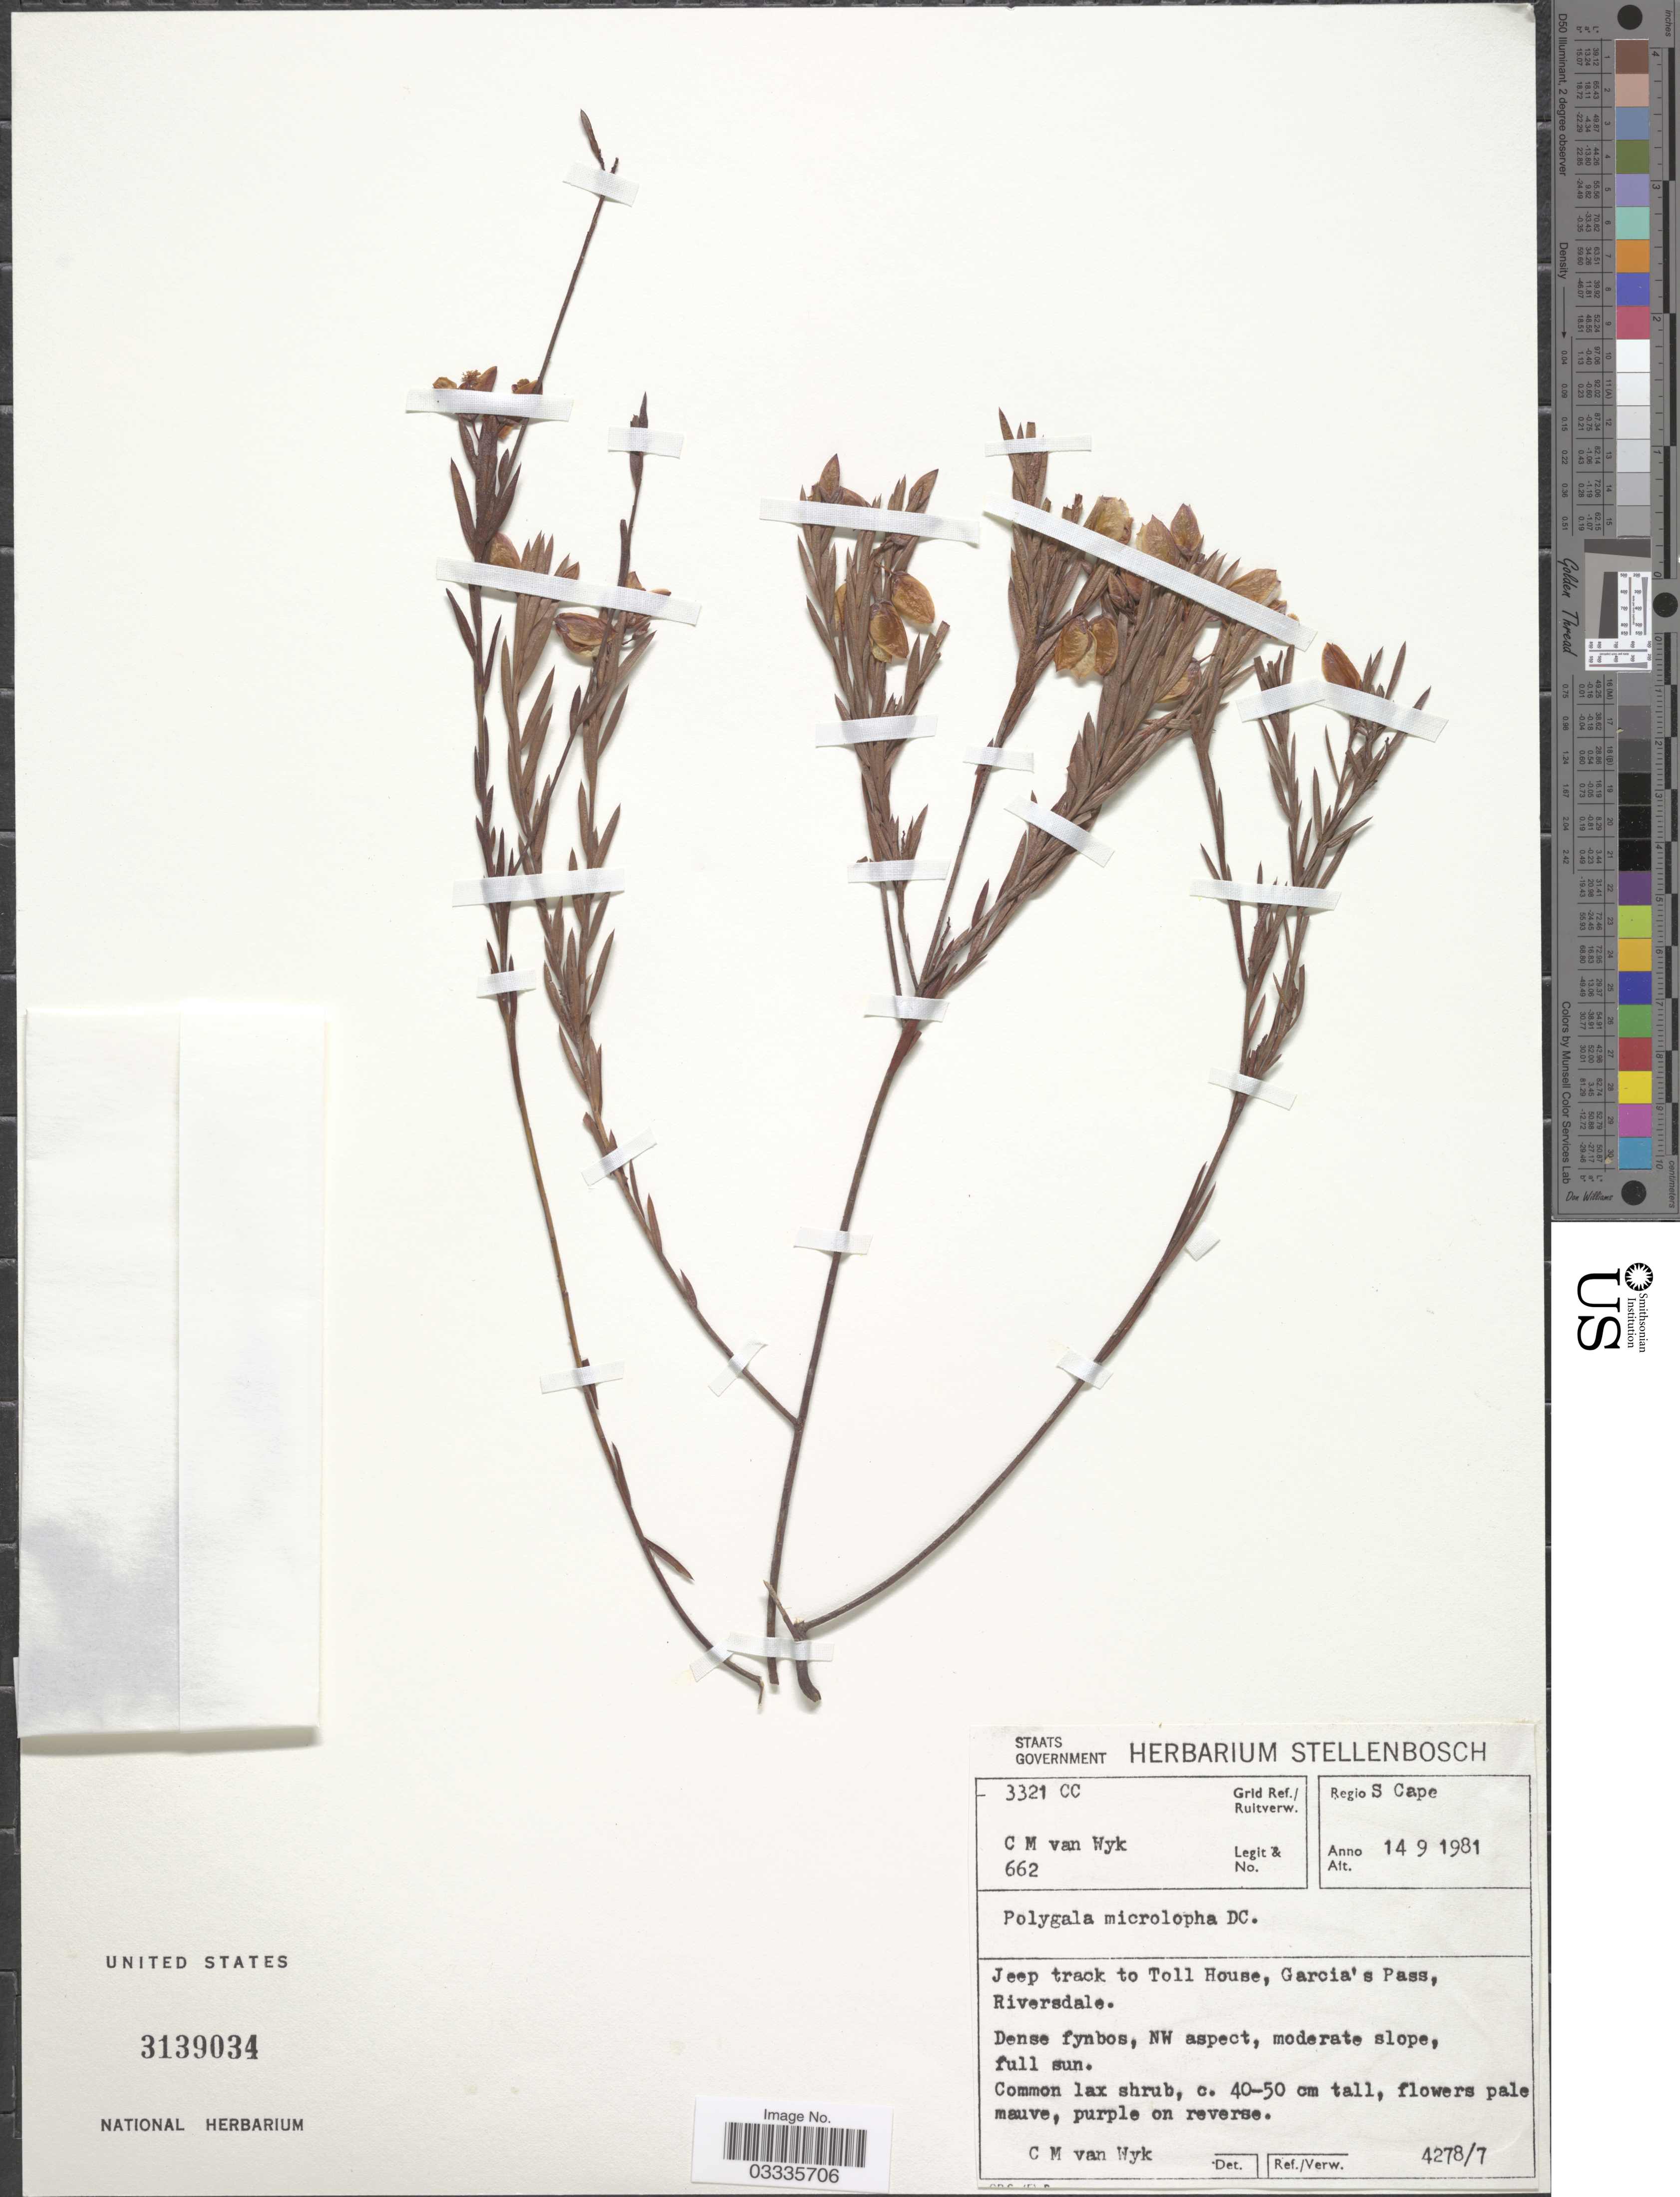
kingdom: Plantae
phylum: Tracheophyta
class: Magnoliopsida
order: Fabales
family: Polygalaceae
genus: Polygala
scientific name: Polygala microlopha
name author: Burch. ex DC.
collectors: C. Van Wyk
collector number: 662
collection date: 1981-09-14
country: South Africa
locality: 3321 CC Grid Ref./Ruitverw. Regio S. Cape. Jeep track to Toll House, Garcia's Pass, Riverdale.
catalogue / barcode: US 3139034